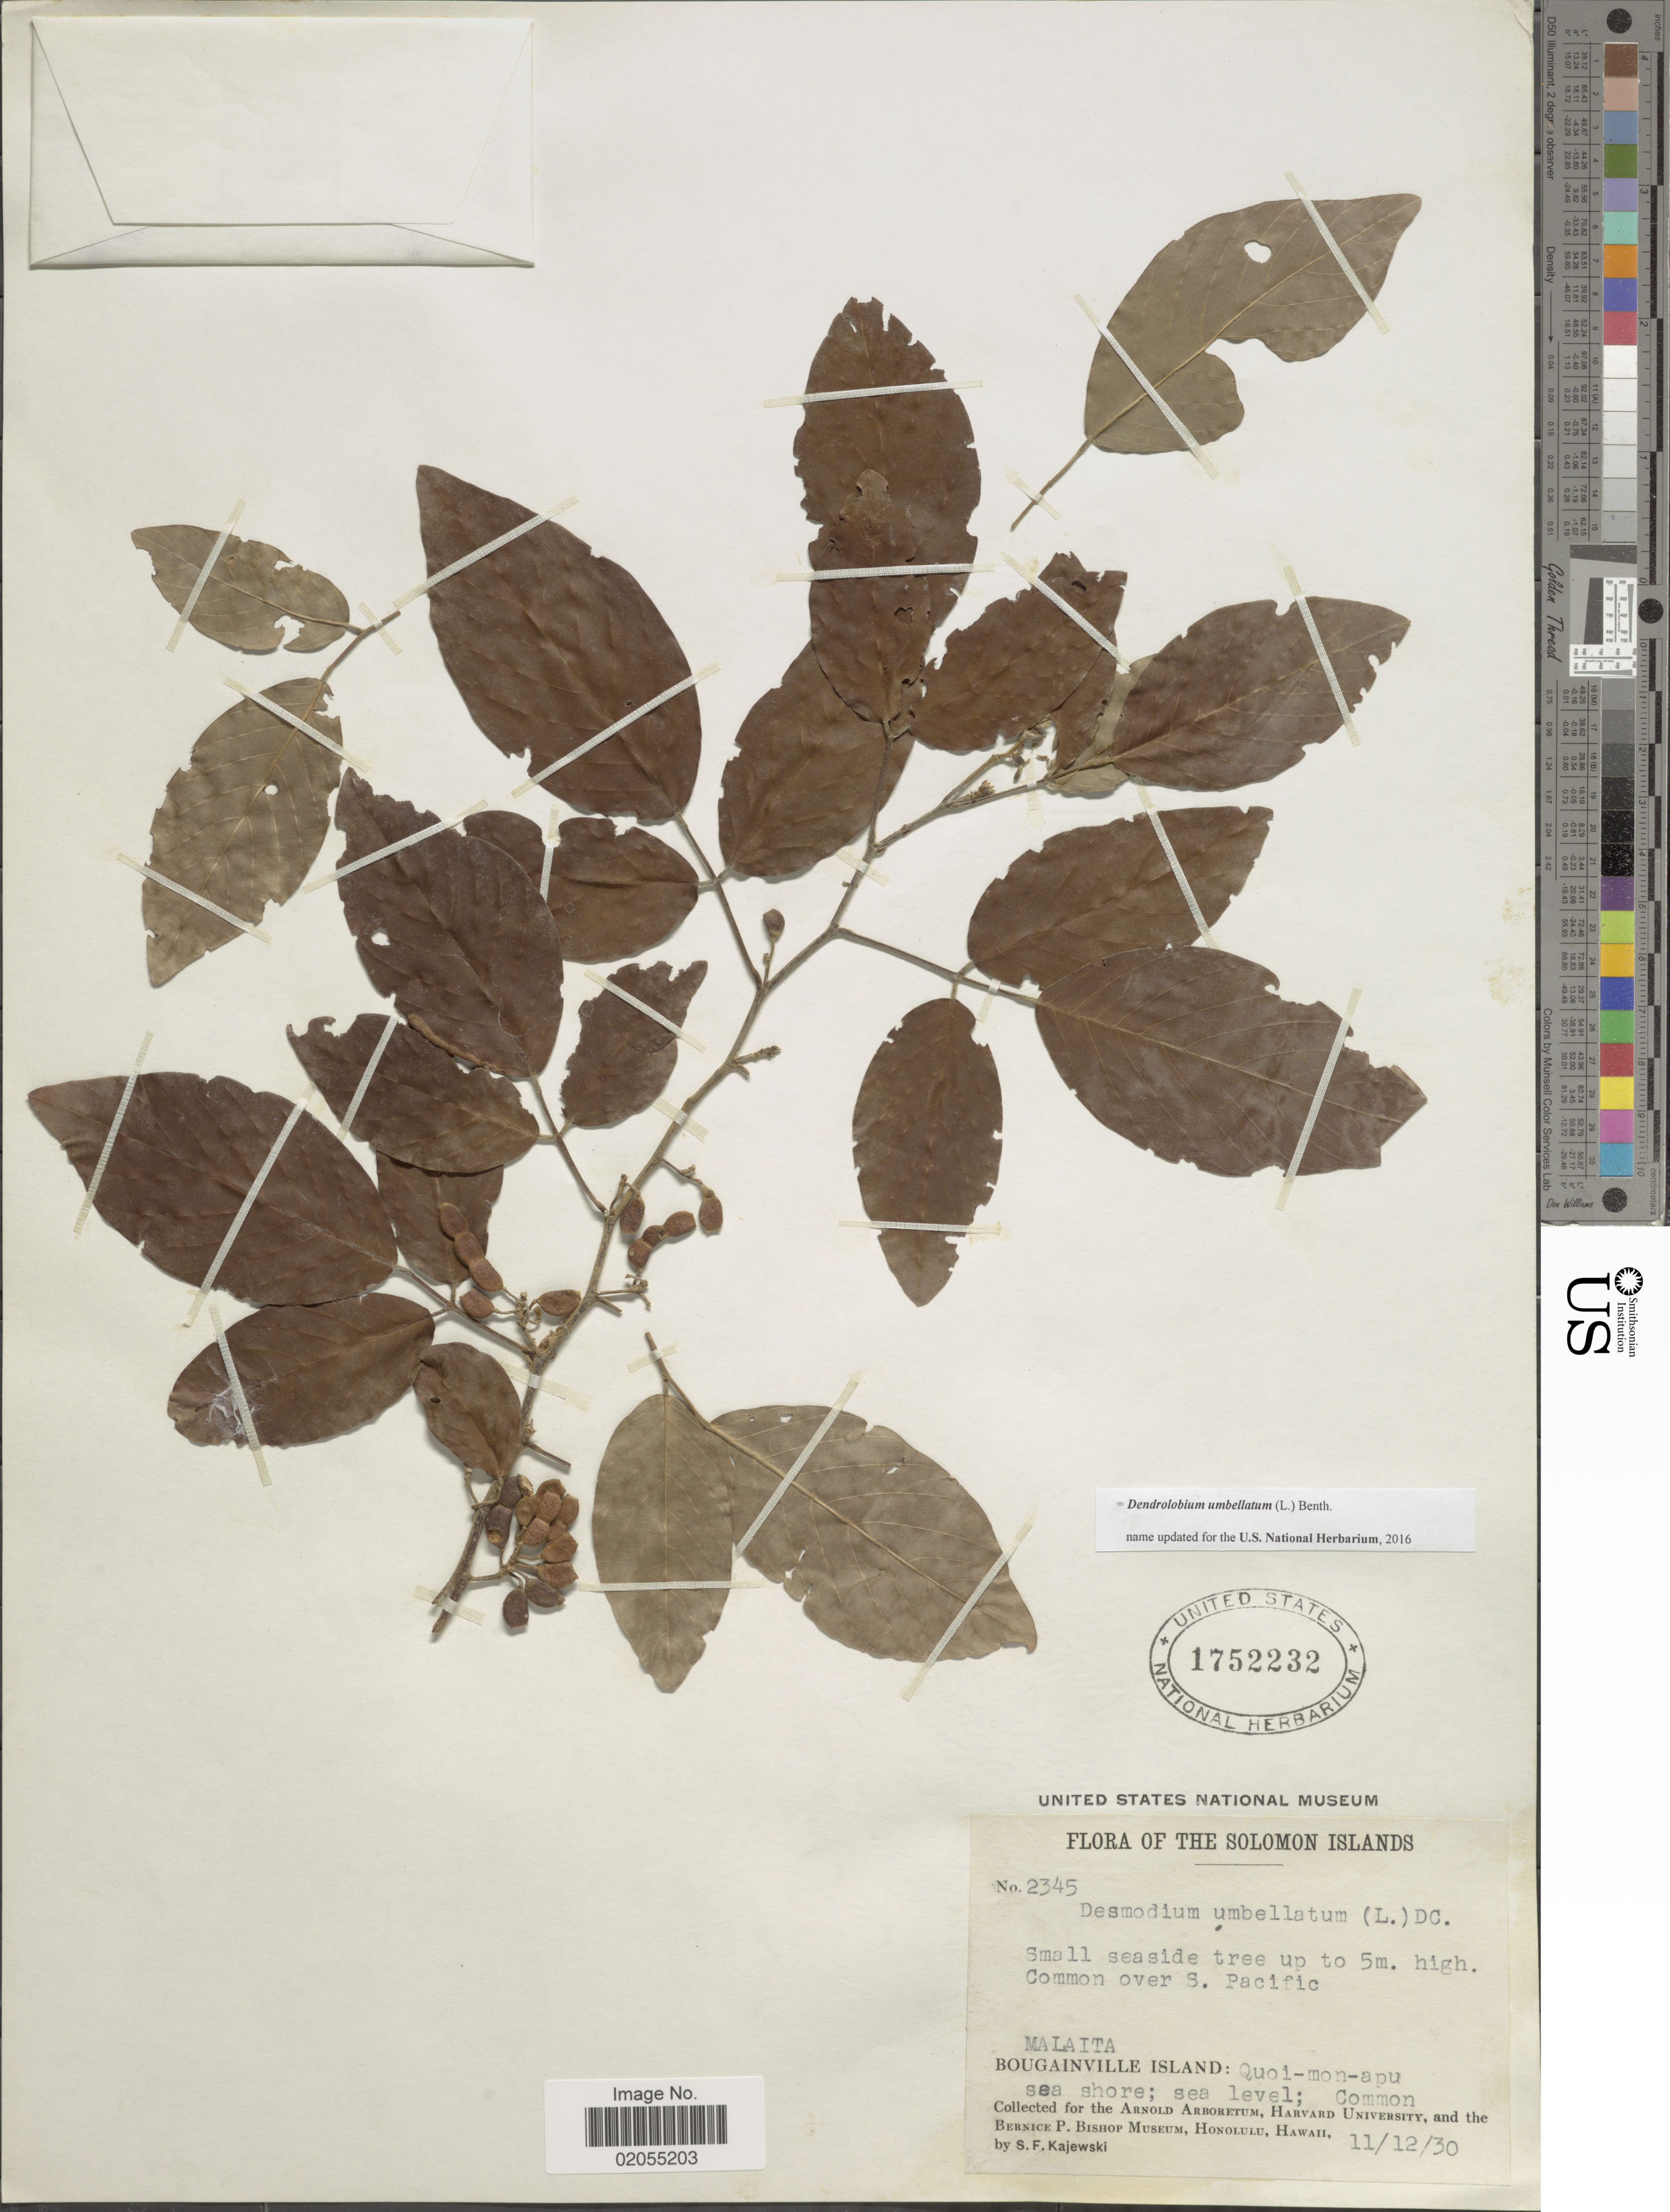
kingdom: Plantae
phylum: Tracheophyta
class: Magnoliopsida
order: Fabales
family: Fabaceae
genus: Dendrolobium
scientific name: Dendrolobium umbellatum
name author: (L.) Benth.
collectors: S. Kajewski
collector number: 2345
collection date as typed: Transcribed d/m/y: 11/12/30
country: Solomon Islands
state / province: Solomon Islands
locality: Solomon Islands, Malaita, Bougainville Island, Quoi-mon-apu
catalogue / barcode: US 1752232